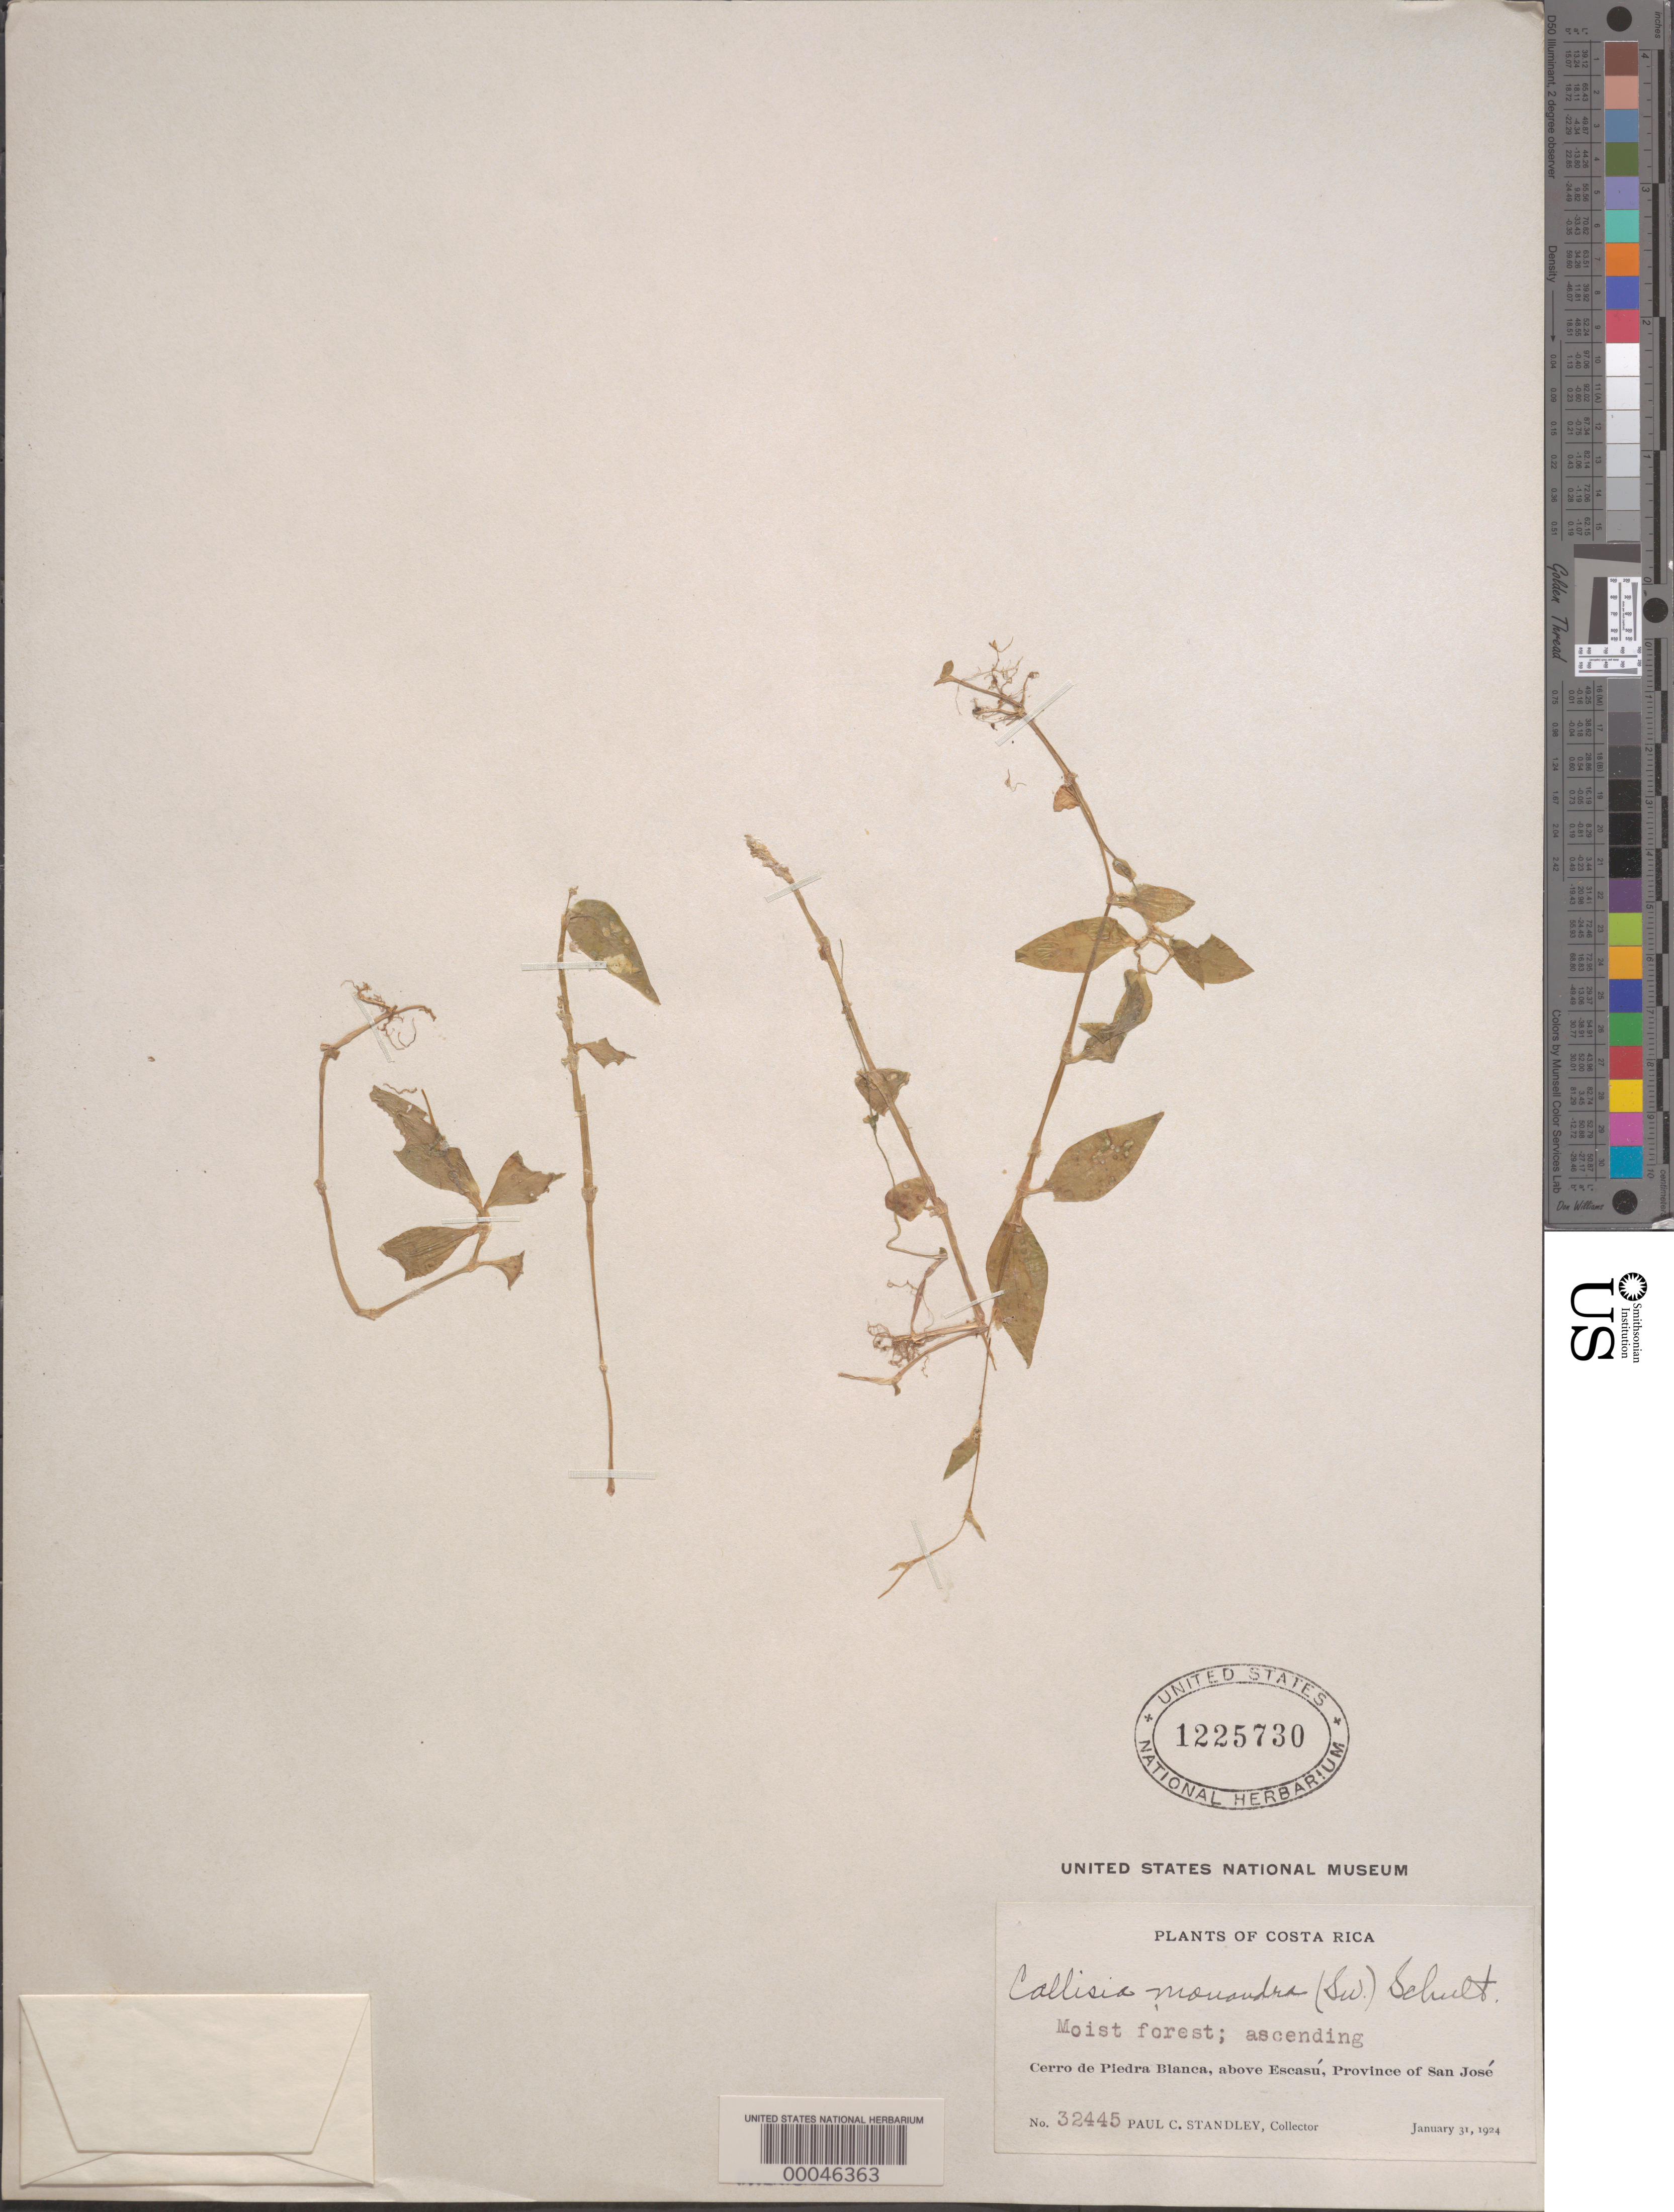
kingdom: Plantae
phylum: Tracheophyta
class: Liliopsida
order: Commelinales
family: Commelinaceae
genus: Callisia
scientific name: Callisia monandra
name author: (Sw.) Schult. & Schult. f.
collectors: P. C. Standley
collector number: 32445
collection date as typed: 31 Jan 1924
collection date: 1924-01-31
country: Costa Rica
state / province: San José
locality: Cerro de piedra blanca, above escasu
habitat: Moist forest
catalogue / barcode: US 1225730